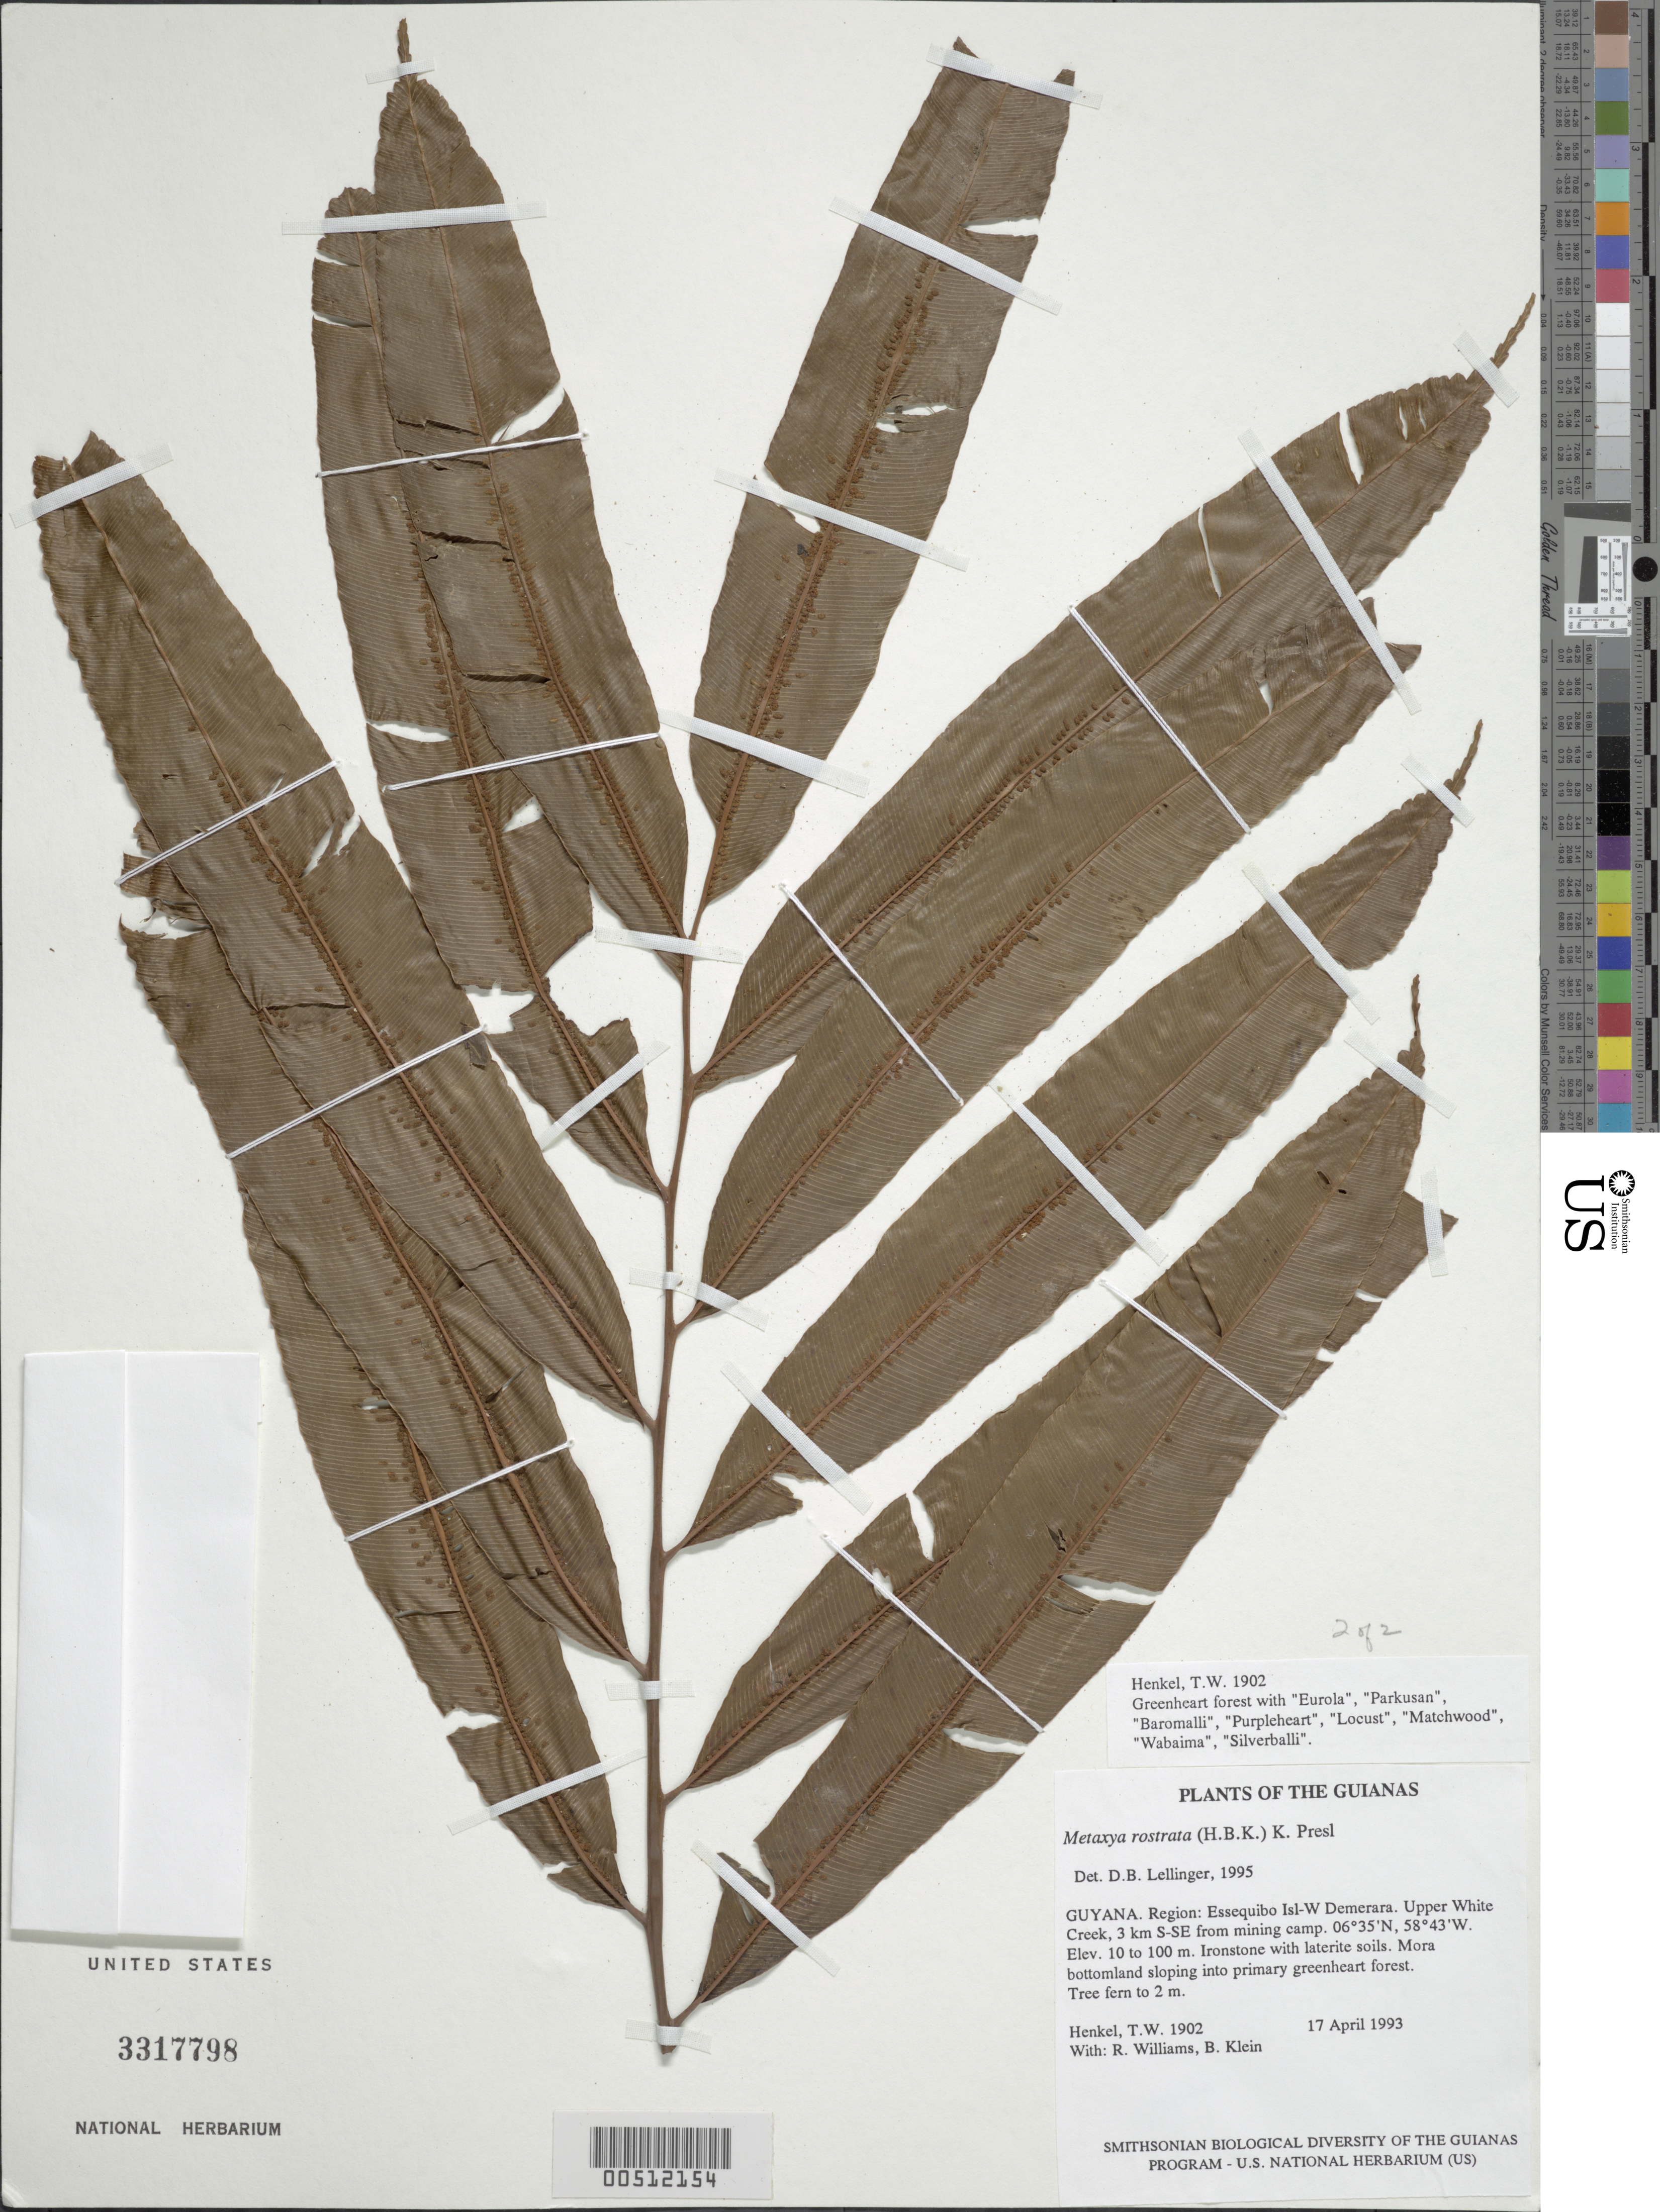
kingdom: Plantae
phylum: Tracheophyta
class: Polypodiopsida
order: Cyatheales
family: Metaxyaceae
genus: Metaxya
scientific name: Metaxya rostrata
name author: (Kunth) C. Presl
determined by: Lellinger, David B., (BOT), Smithsonian Institution - National Museum of Natural History (UNITED STATES)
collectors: T. Henkel, R. Williams & B. Klein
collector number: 1902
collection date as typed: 17 April 1993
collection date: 1993-04-17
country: Guyana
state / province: Essequibo Isl-W. Demerara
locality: Upper White Creek, 3 km S-SE from mining camp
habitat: Ironstone with laterite soils. Mora bottomland sloping into primary greenheart forest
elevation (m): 10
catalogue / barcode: US 3317798